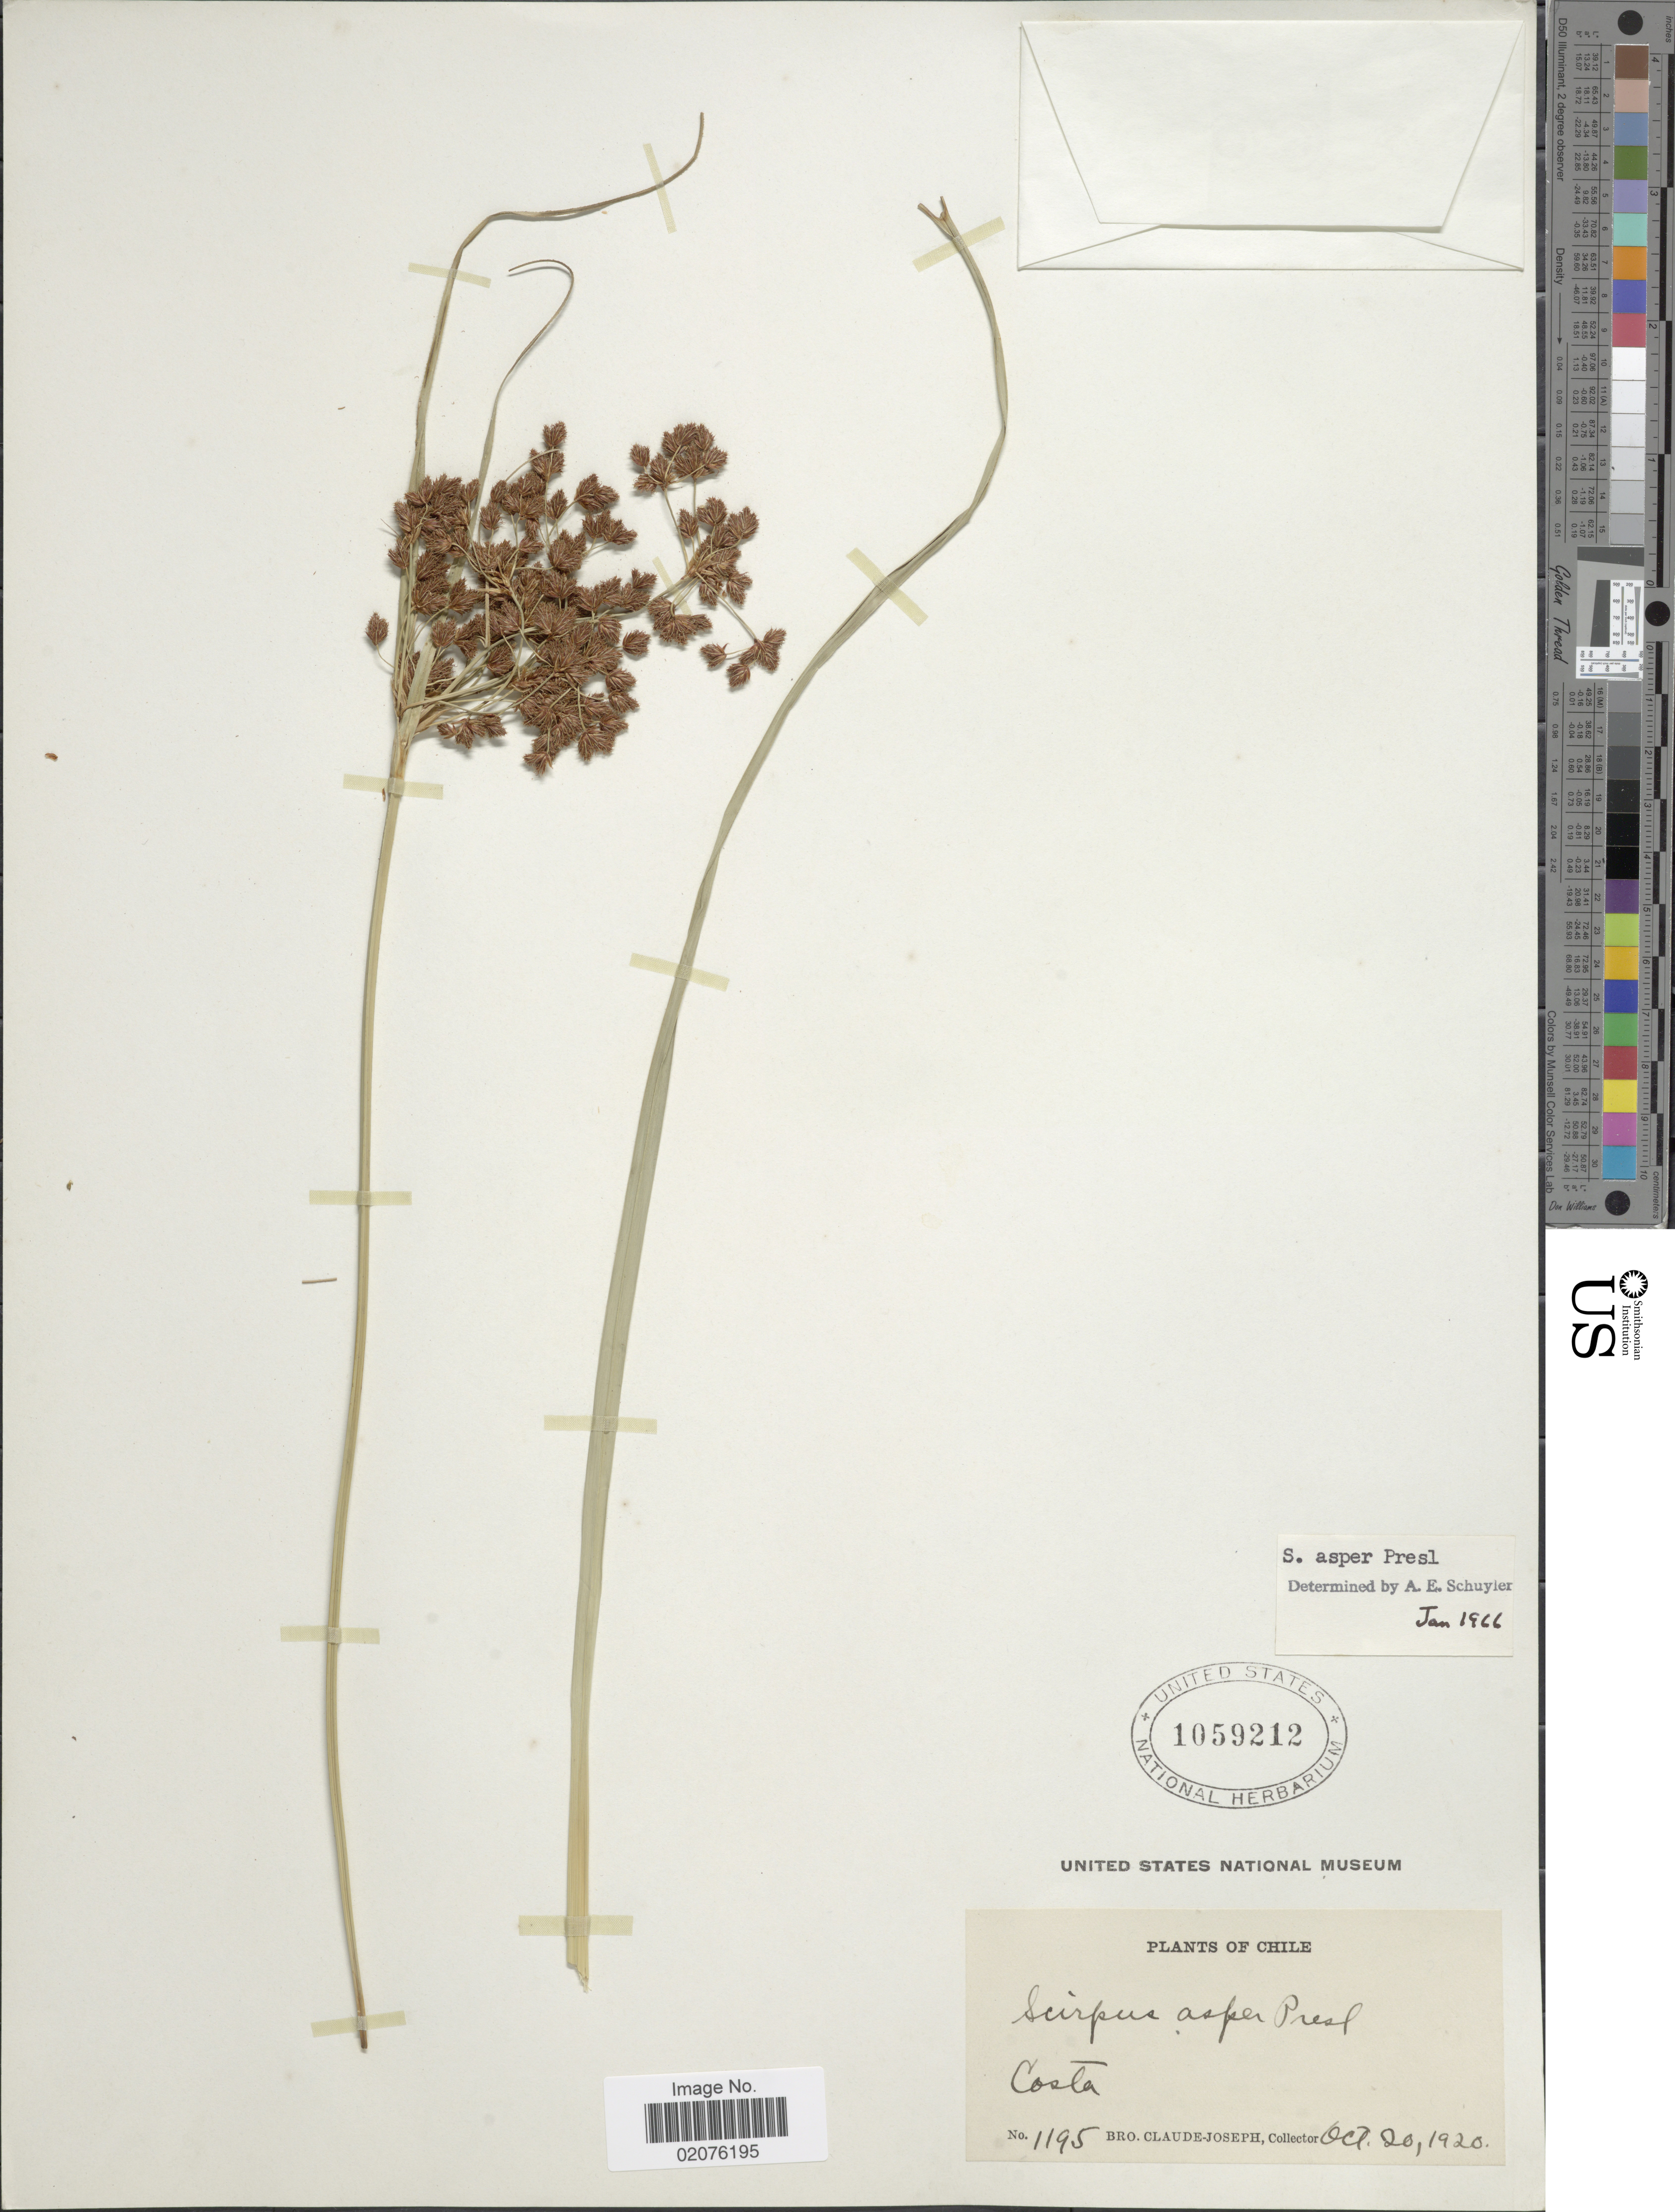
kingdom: Plantae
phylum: Tracheophyta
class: Liliopsida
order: Poales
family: Cyperaceae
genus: Rhodoscirpus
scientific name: Rhodoscirpus asper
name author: (J. Presl & C. Presl) Lév.-Bourret et al.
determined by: Strong, Mark T., (BOT), Smithsonian Institution - National Museum of Natural History (UNITED STATES)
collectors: Bro. Claude-Joseph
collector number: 1195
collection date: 1920-10-20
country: Chile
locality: Costa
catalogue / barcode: US 1059212